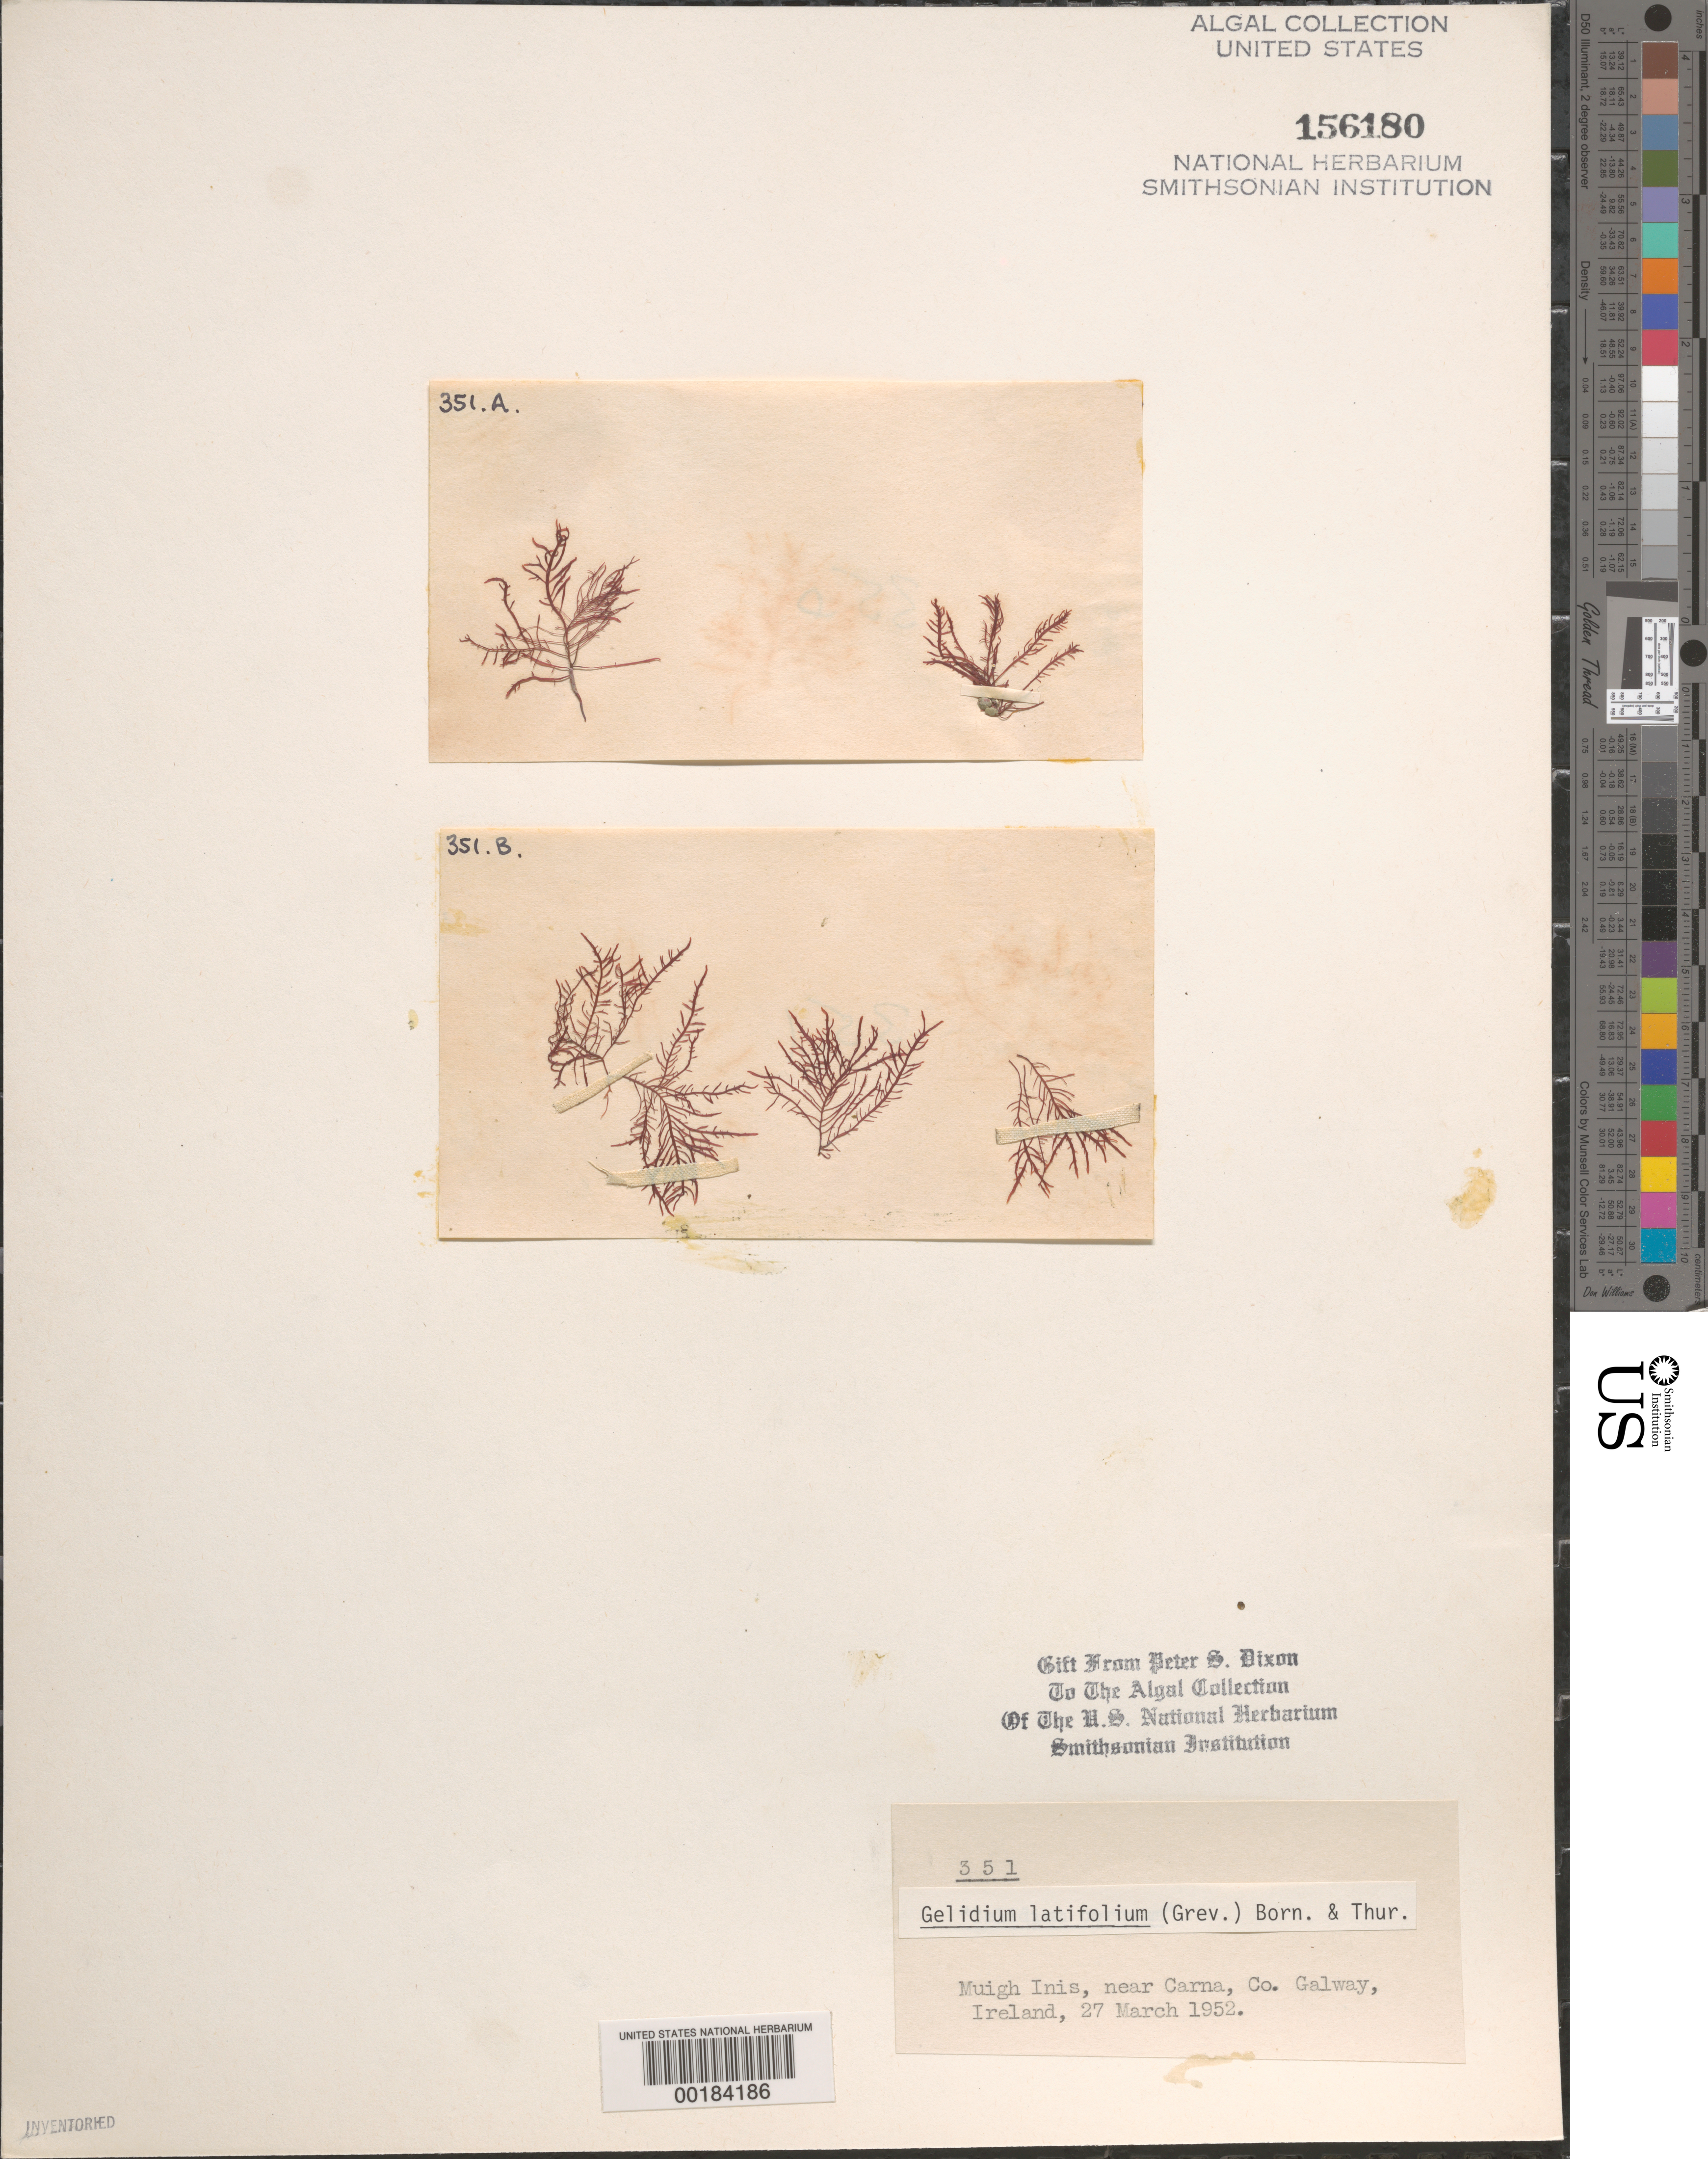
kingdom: Plantae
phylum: Rhodophyta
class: Florideophyceae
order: Gelidiales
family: Gelidiaceae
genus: Gelidium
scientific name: Gelidium spinosum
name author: (S.G. Gmel.) P.C. Silva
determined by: Algae name updating Project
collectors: P. S. Dixon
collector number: PSD 351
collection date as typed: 27 Mar 1952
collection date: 1952-03-27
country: Ireland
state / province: Connaught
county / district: Galway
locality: Muigh Inis, near Carna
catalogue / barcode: US 156180